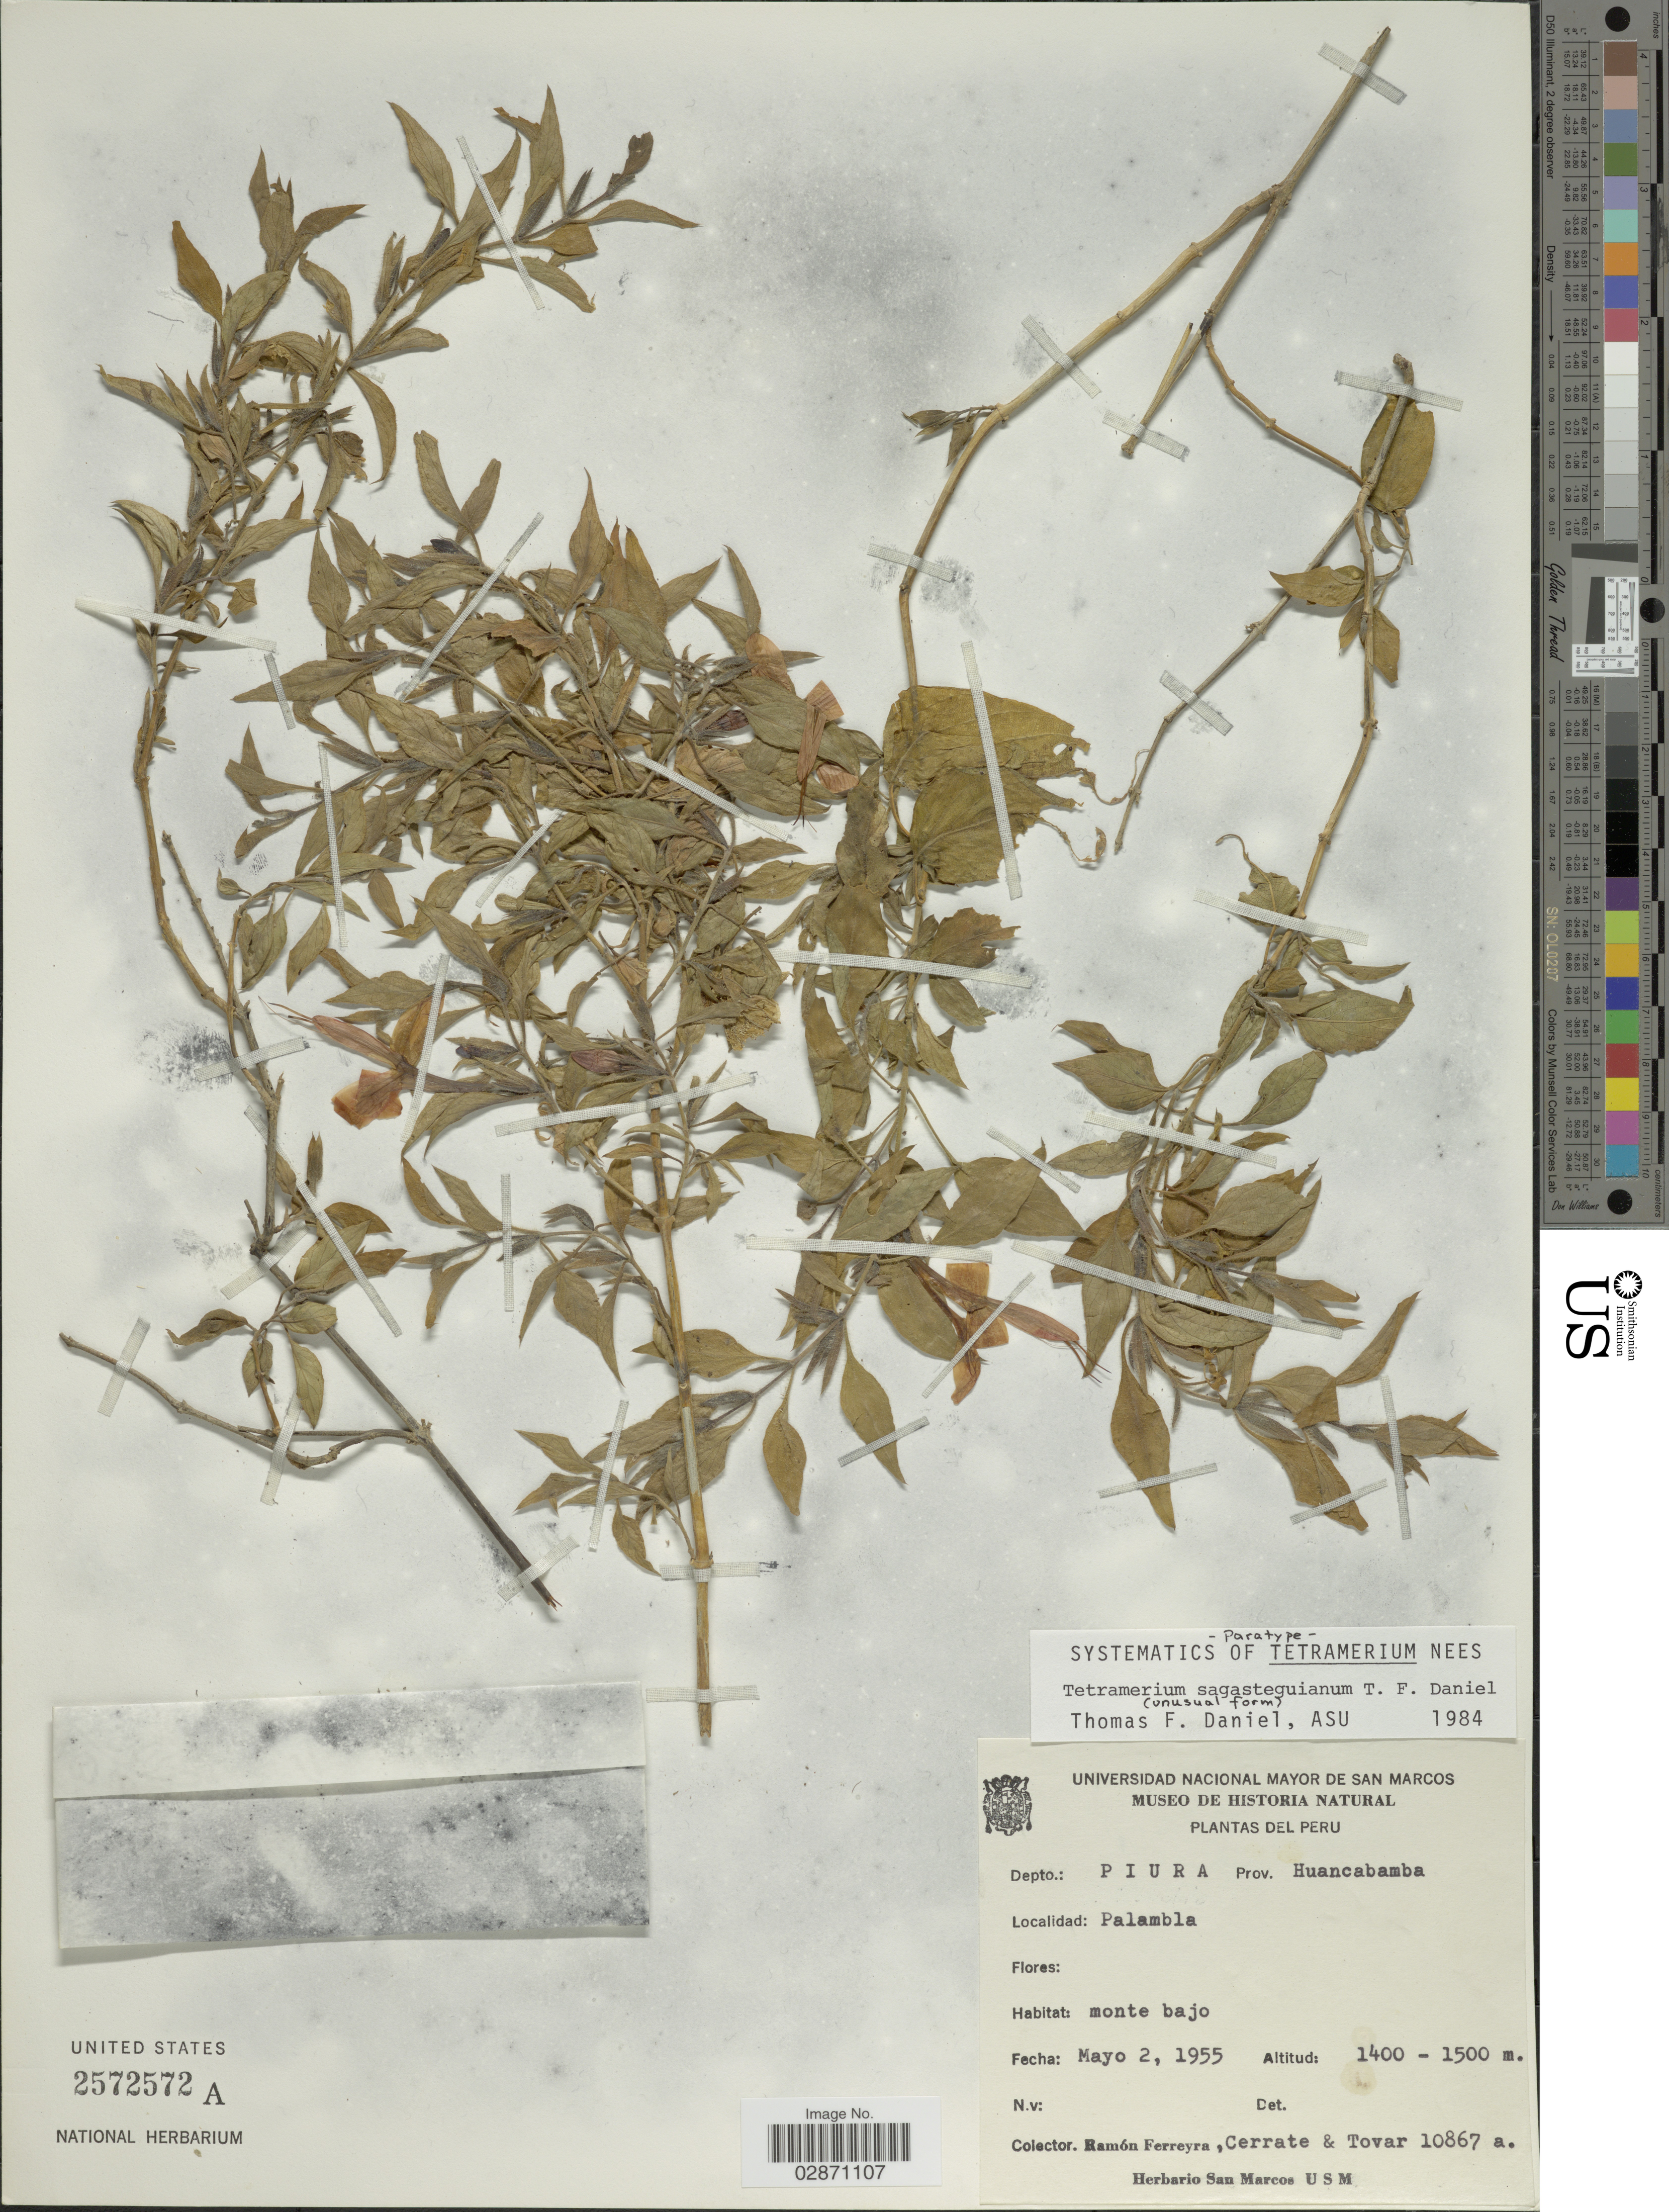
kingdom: Plantae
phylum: Tracheophyta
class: Magnoliopsida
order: Lamiales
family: Acanthaceae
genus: Tetramerium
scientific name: Tetramerium sagasteguianum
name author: T.F. Daniel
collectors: R. A. Ferreyra, -. Cerrate & -. Tovar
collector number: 10867a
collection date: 1955-05-02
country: Peru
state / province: Piura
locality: Depto. Piura, Prov. Huancabamba, Palambla.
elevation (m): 1400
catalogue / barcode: US 2572572A